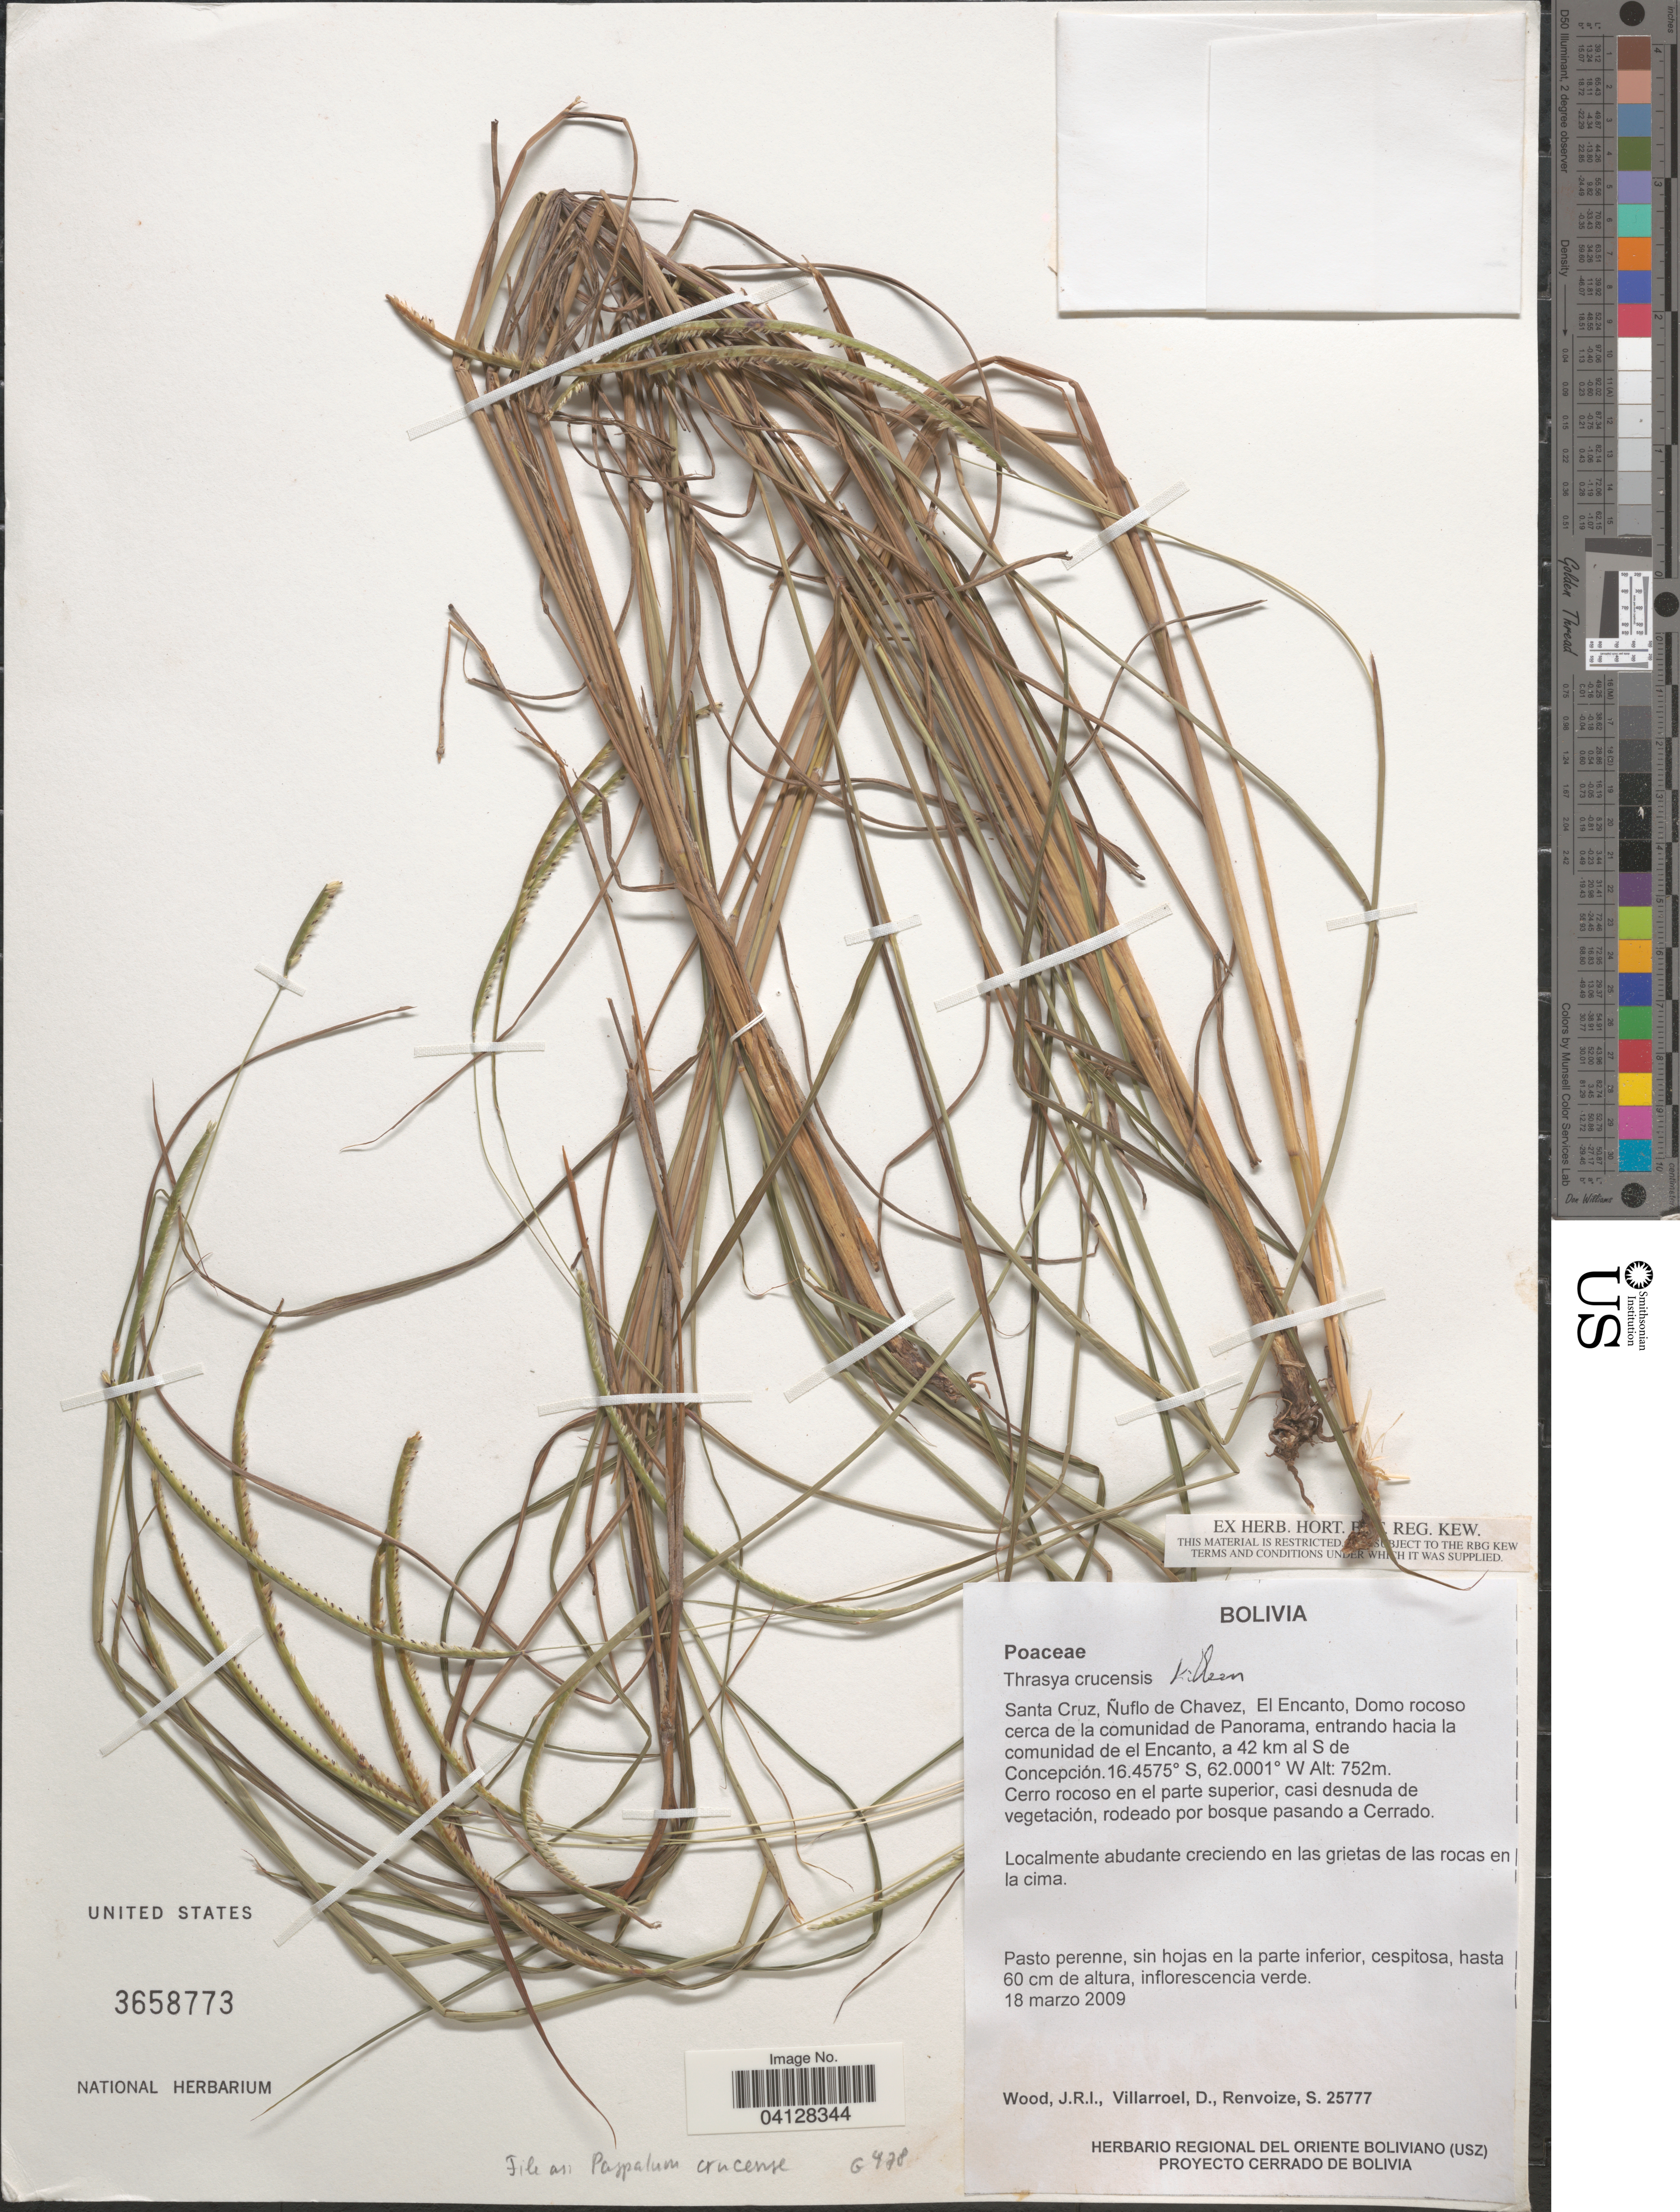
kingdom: Plantae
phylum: Tracheophyta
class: Liliopsida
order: Poales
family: Poaceae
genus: Thrasya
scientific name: Thrasya crucensis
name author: Killeen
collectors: J. R. I. Wood, D. Villarroel & S. A. Renvoize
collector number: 25777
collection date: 2009-03-18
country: Bolivia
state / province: Santa Cruz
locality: Ñuflo de Chavez, El Encanto, Domo rocoso cerca de la comunidad de Panorama, entrando hacia la comunidad de el Encanto, a 42 km al S de Concepción.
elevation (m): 752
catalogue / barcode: US 3658773